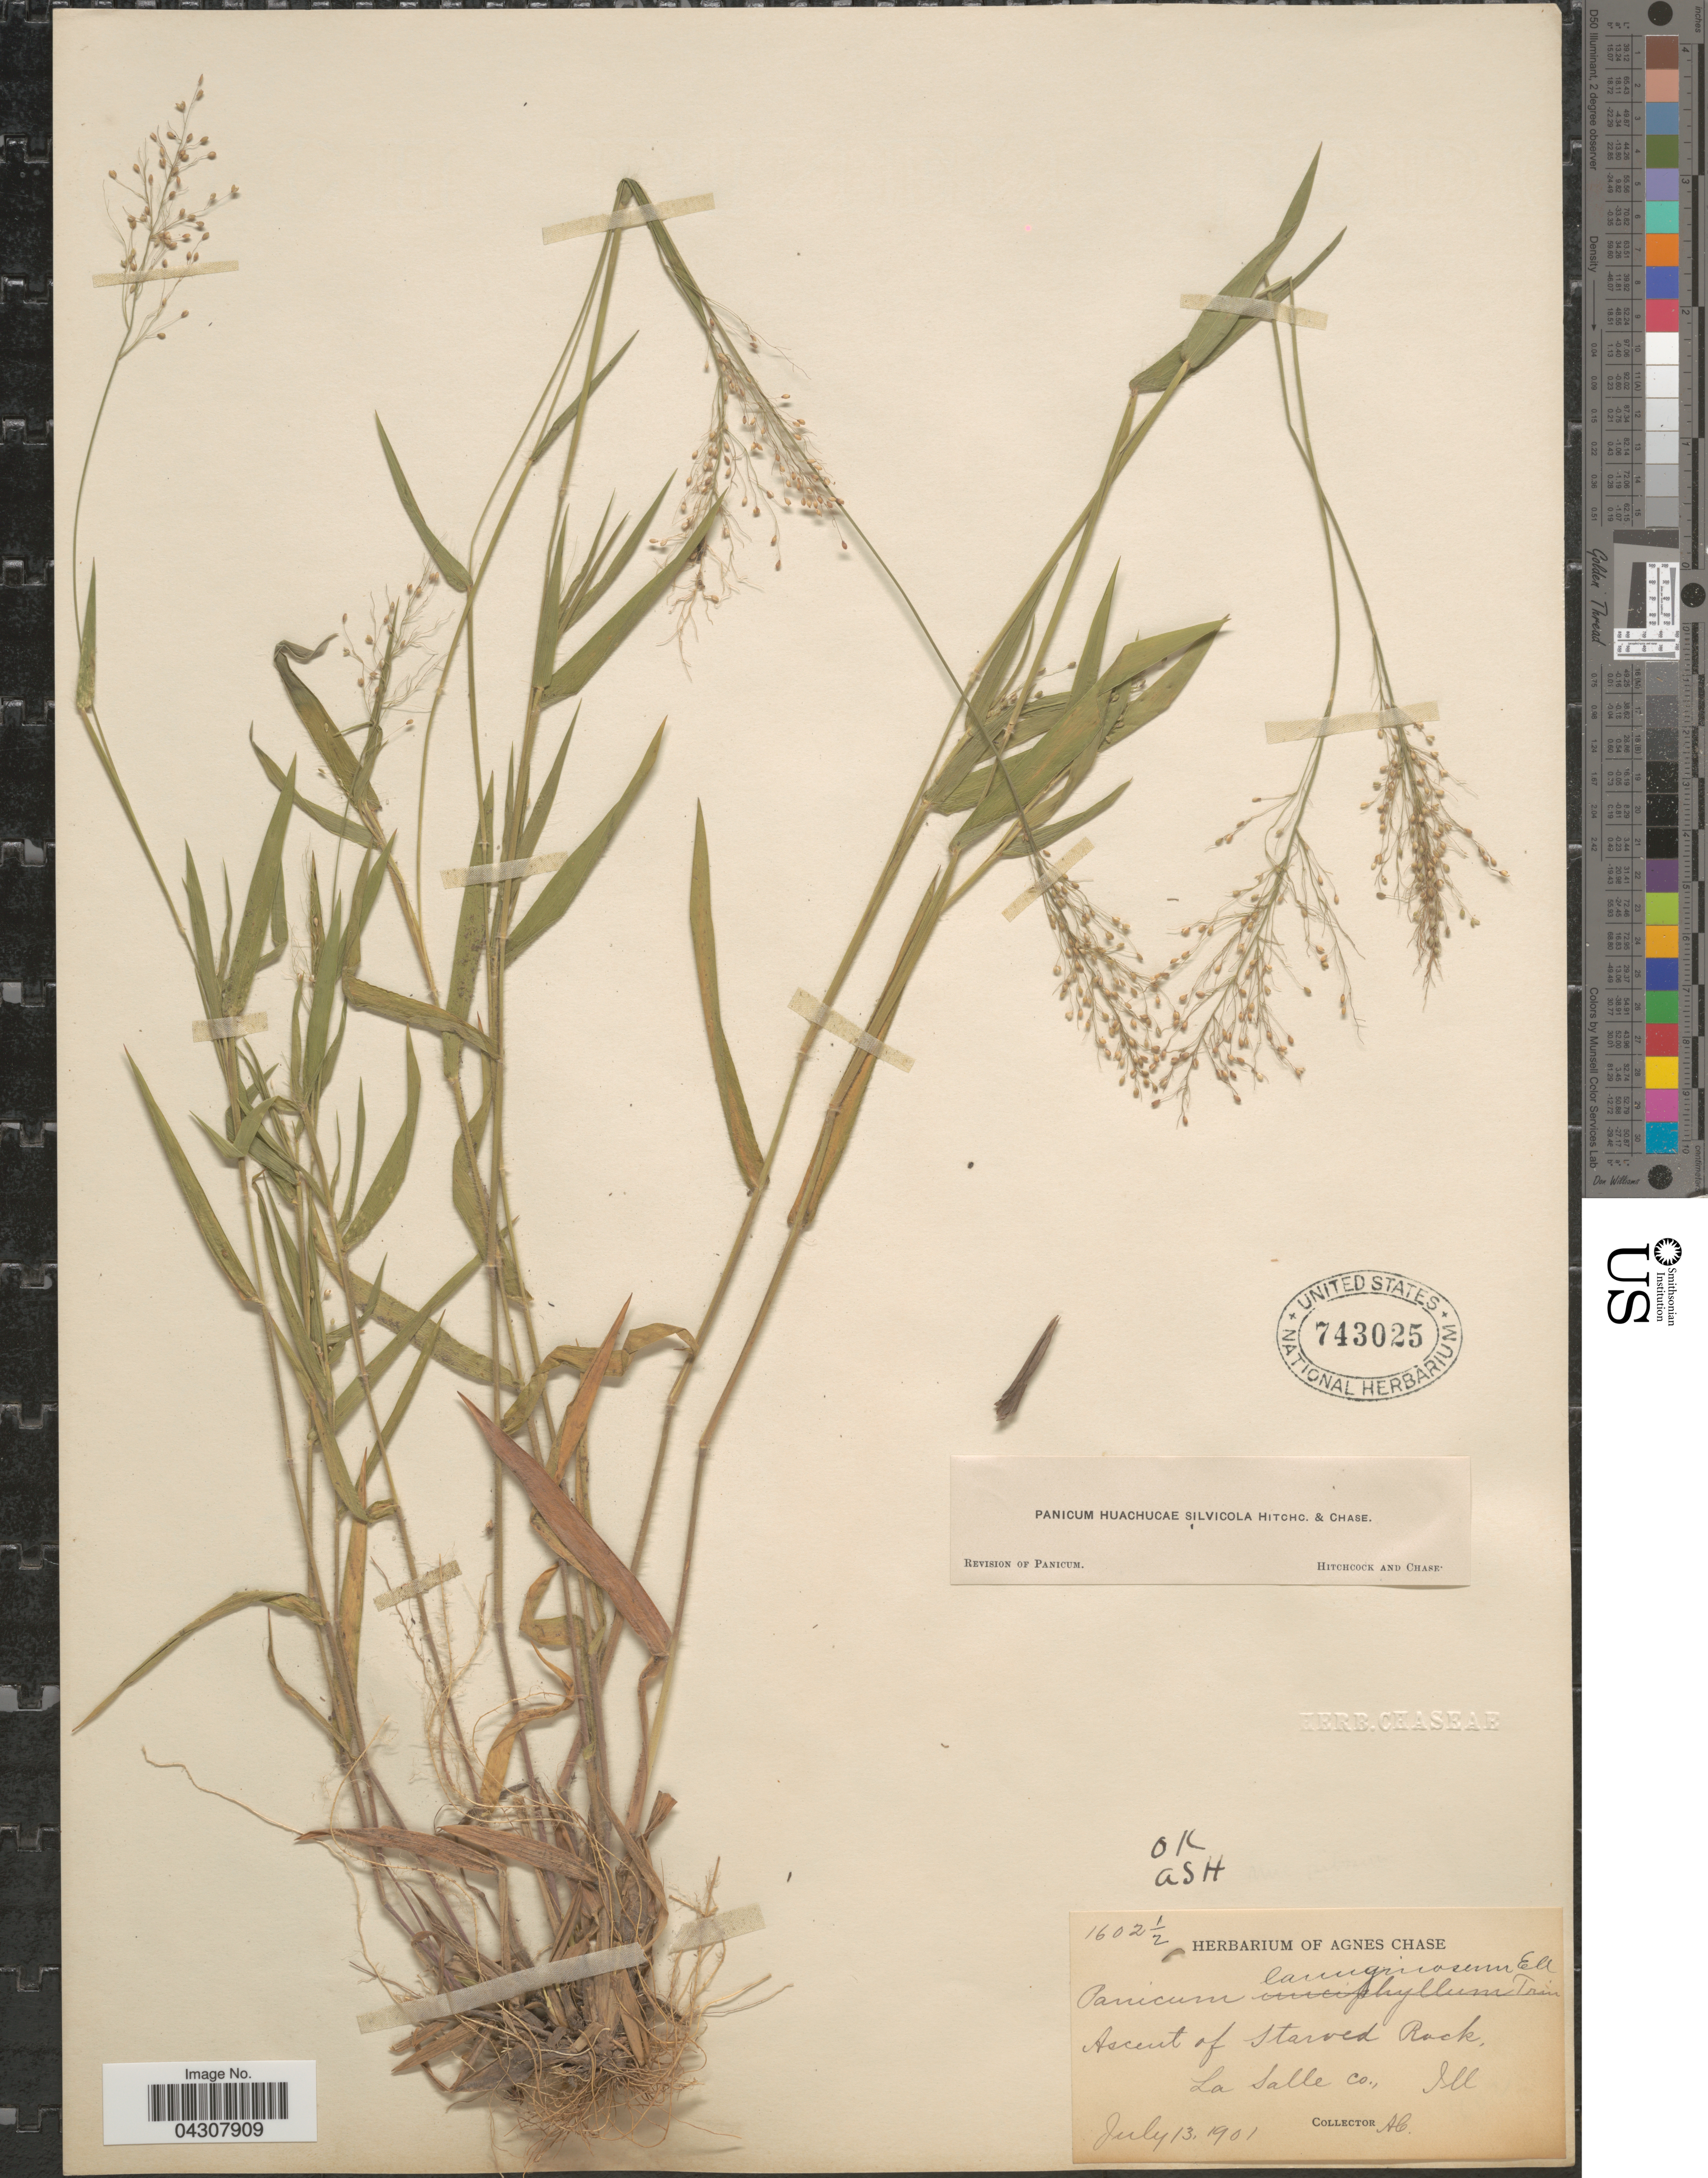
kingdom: Plantae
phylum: Tracheophyta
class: Liliopsida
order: Poales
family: Poaceae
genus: Dichanthelium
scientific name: Dichanthelium acuminatum var. acuminatum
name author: (Sw.) Gould & C.A. Clark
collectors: A. Chase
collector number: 1602½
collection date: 1901-07-13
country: United States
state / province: Illinois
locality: Ascent of Starved Rock, La Salle Co.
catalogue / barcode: US 743025